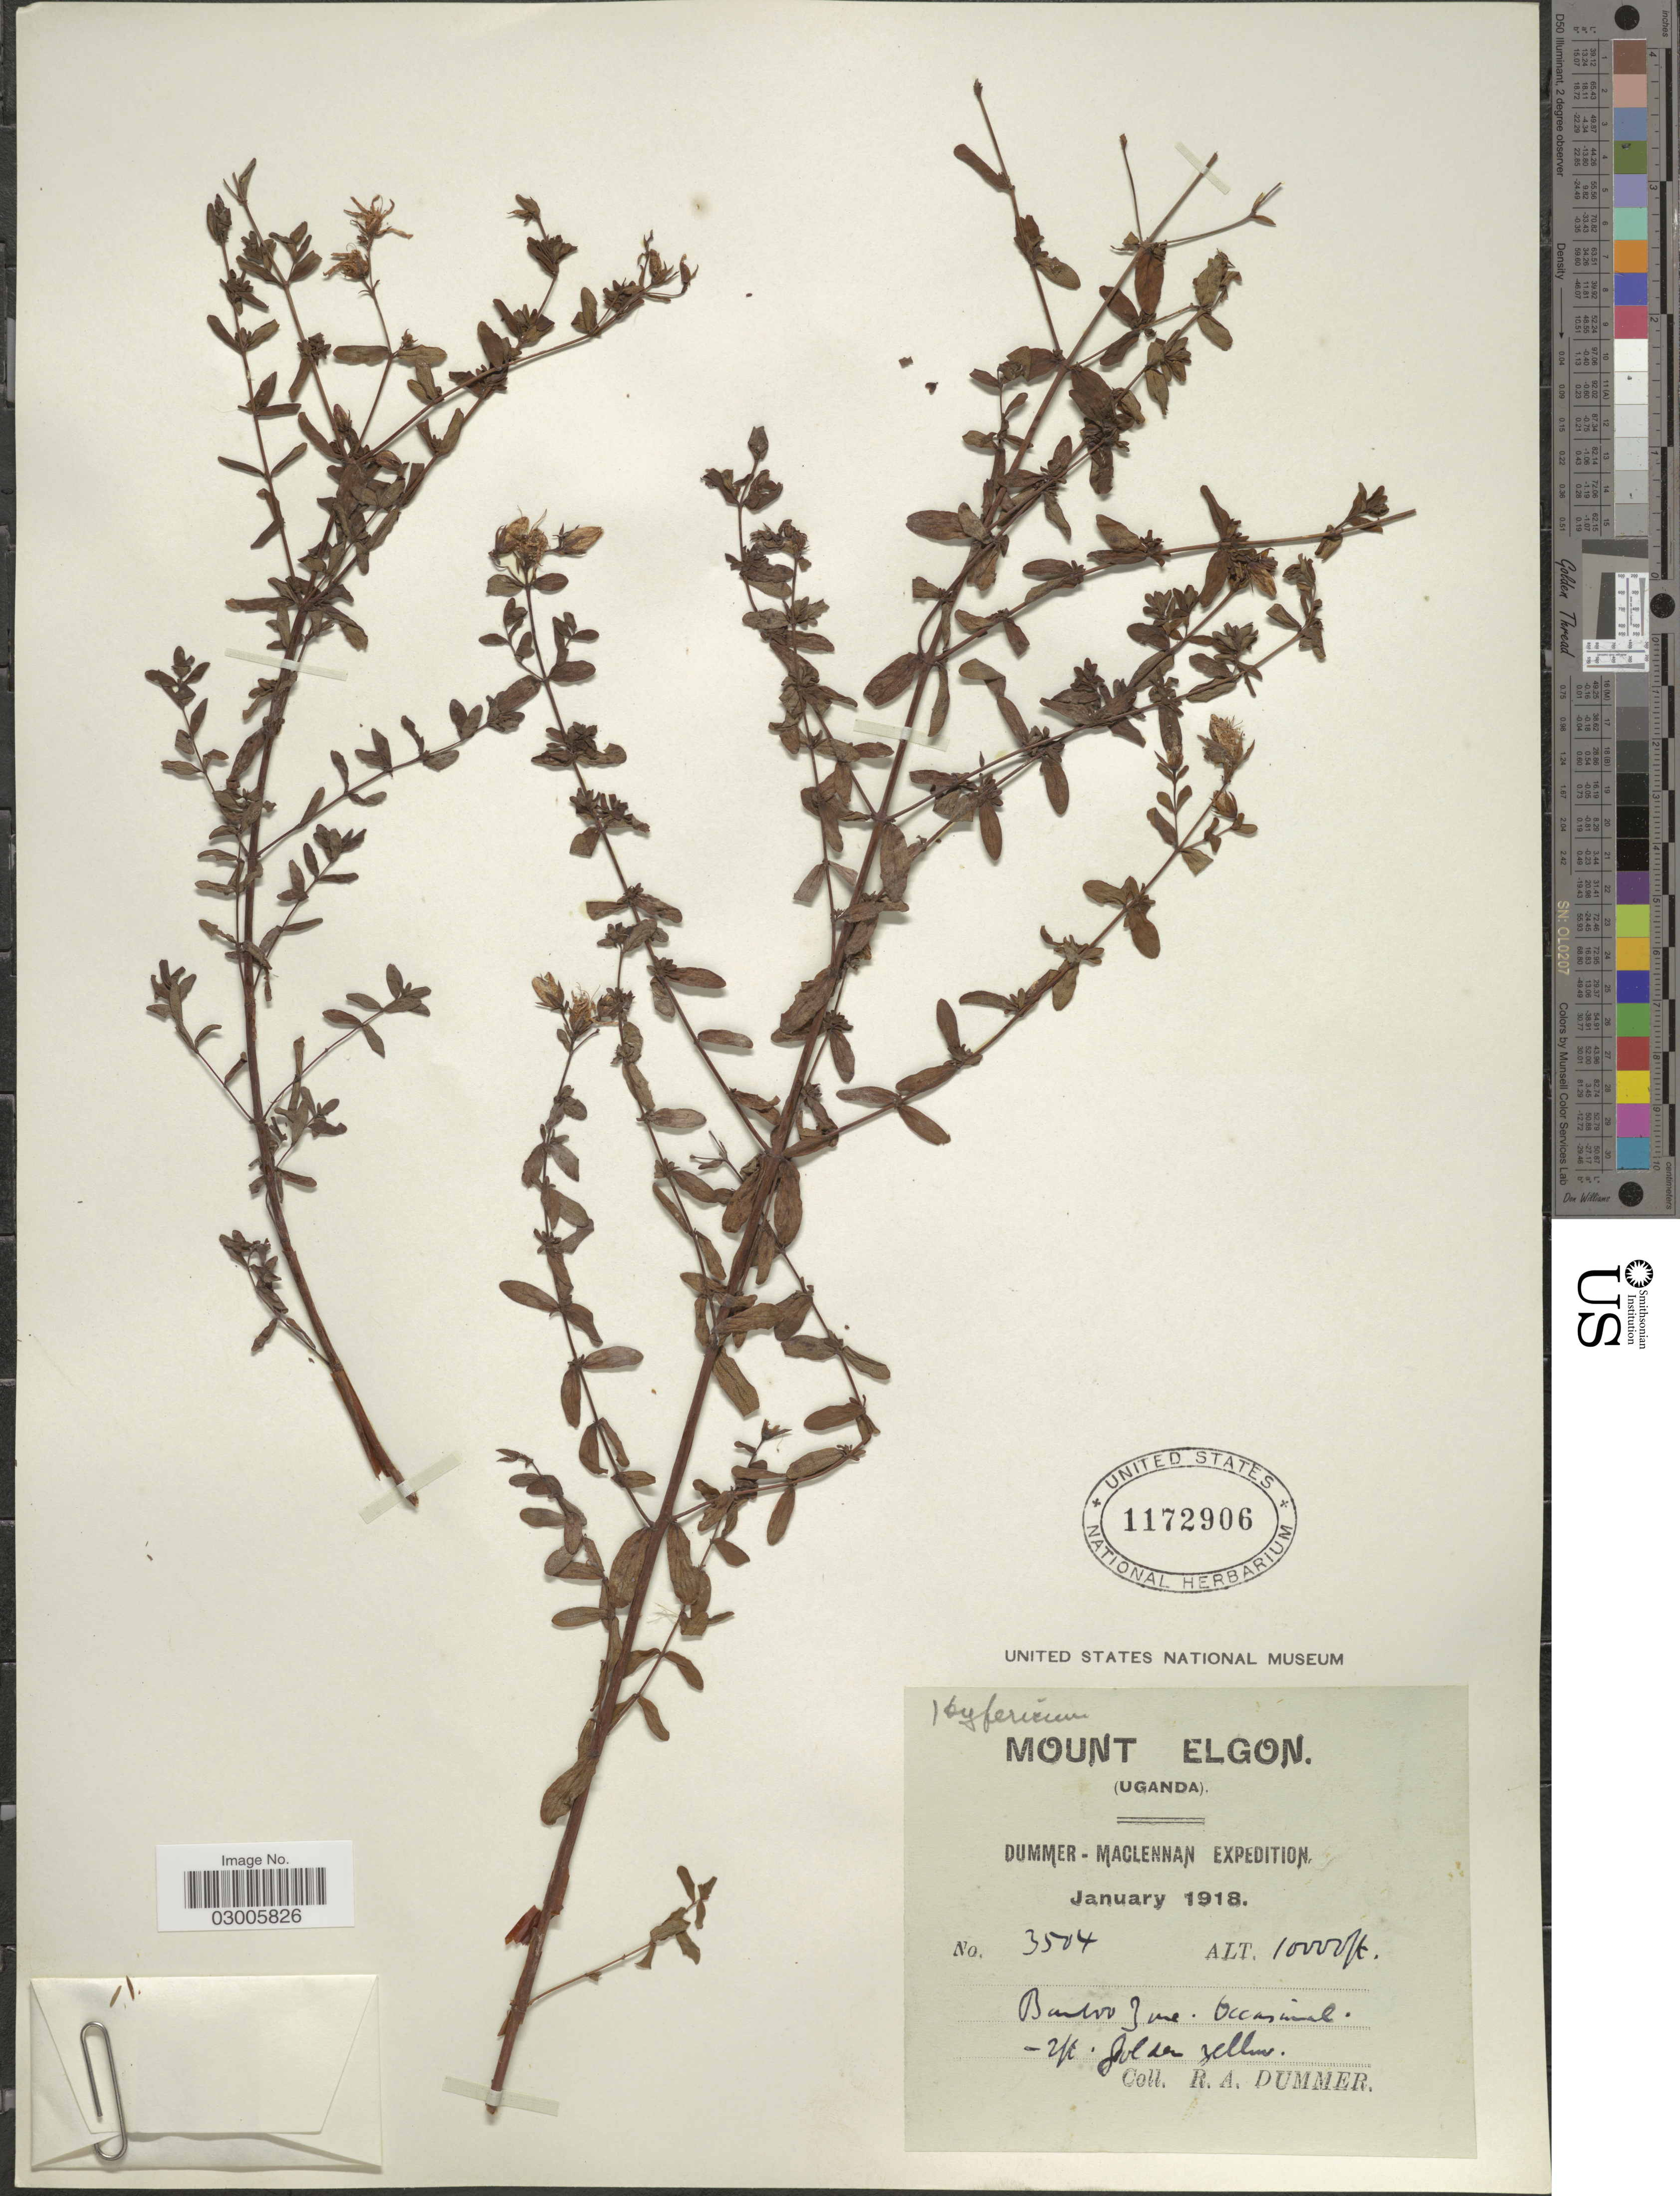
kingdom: Plantae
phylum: Tracheophyta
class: Magnoliopsida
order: Malpighiales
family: Hypericaceae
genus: Hypericum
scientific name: Hypericum sp.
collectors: R. Dümmer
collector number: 3504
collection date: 1918-01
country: Uganda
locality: Mount Elgon. Bamboo Zone. Occasional.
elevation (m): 3048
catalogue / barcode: US 1172906